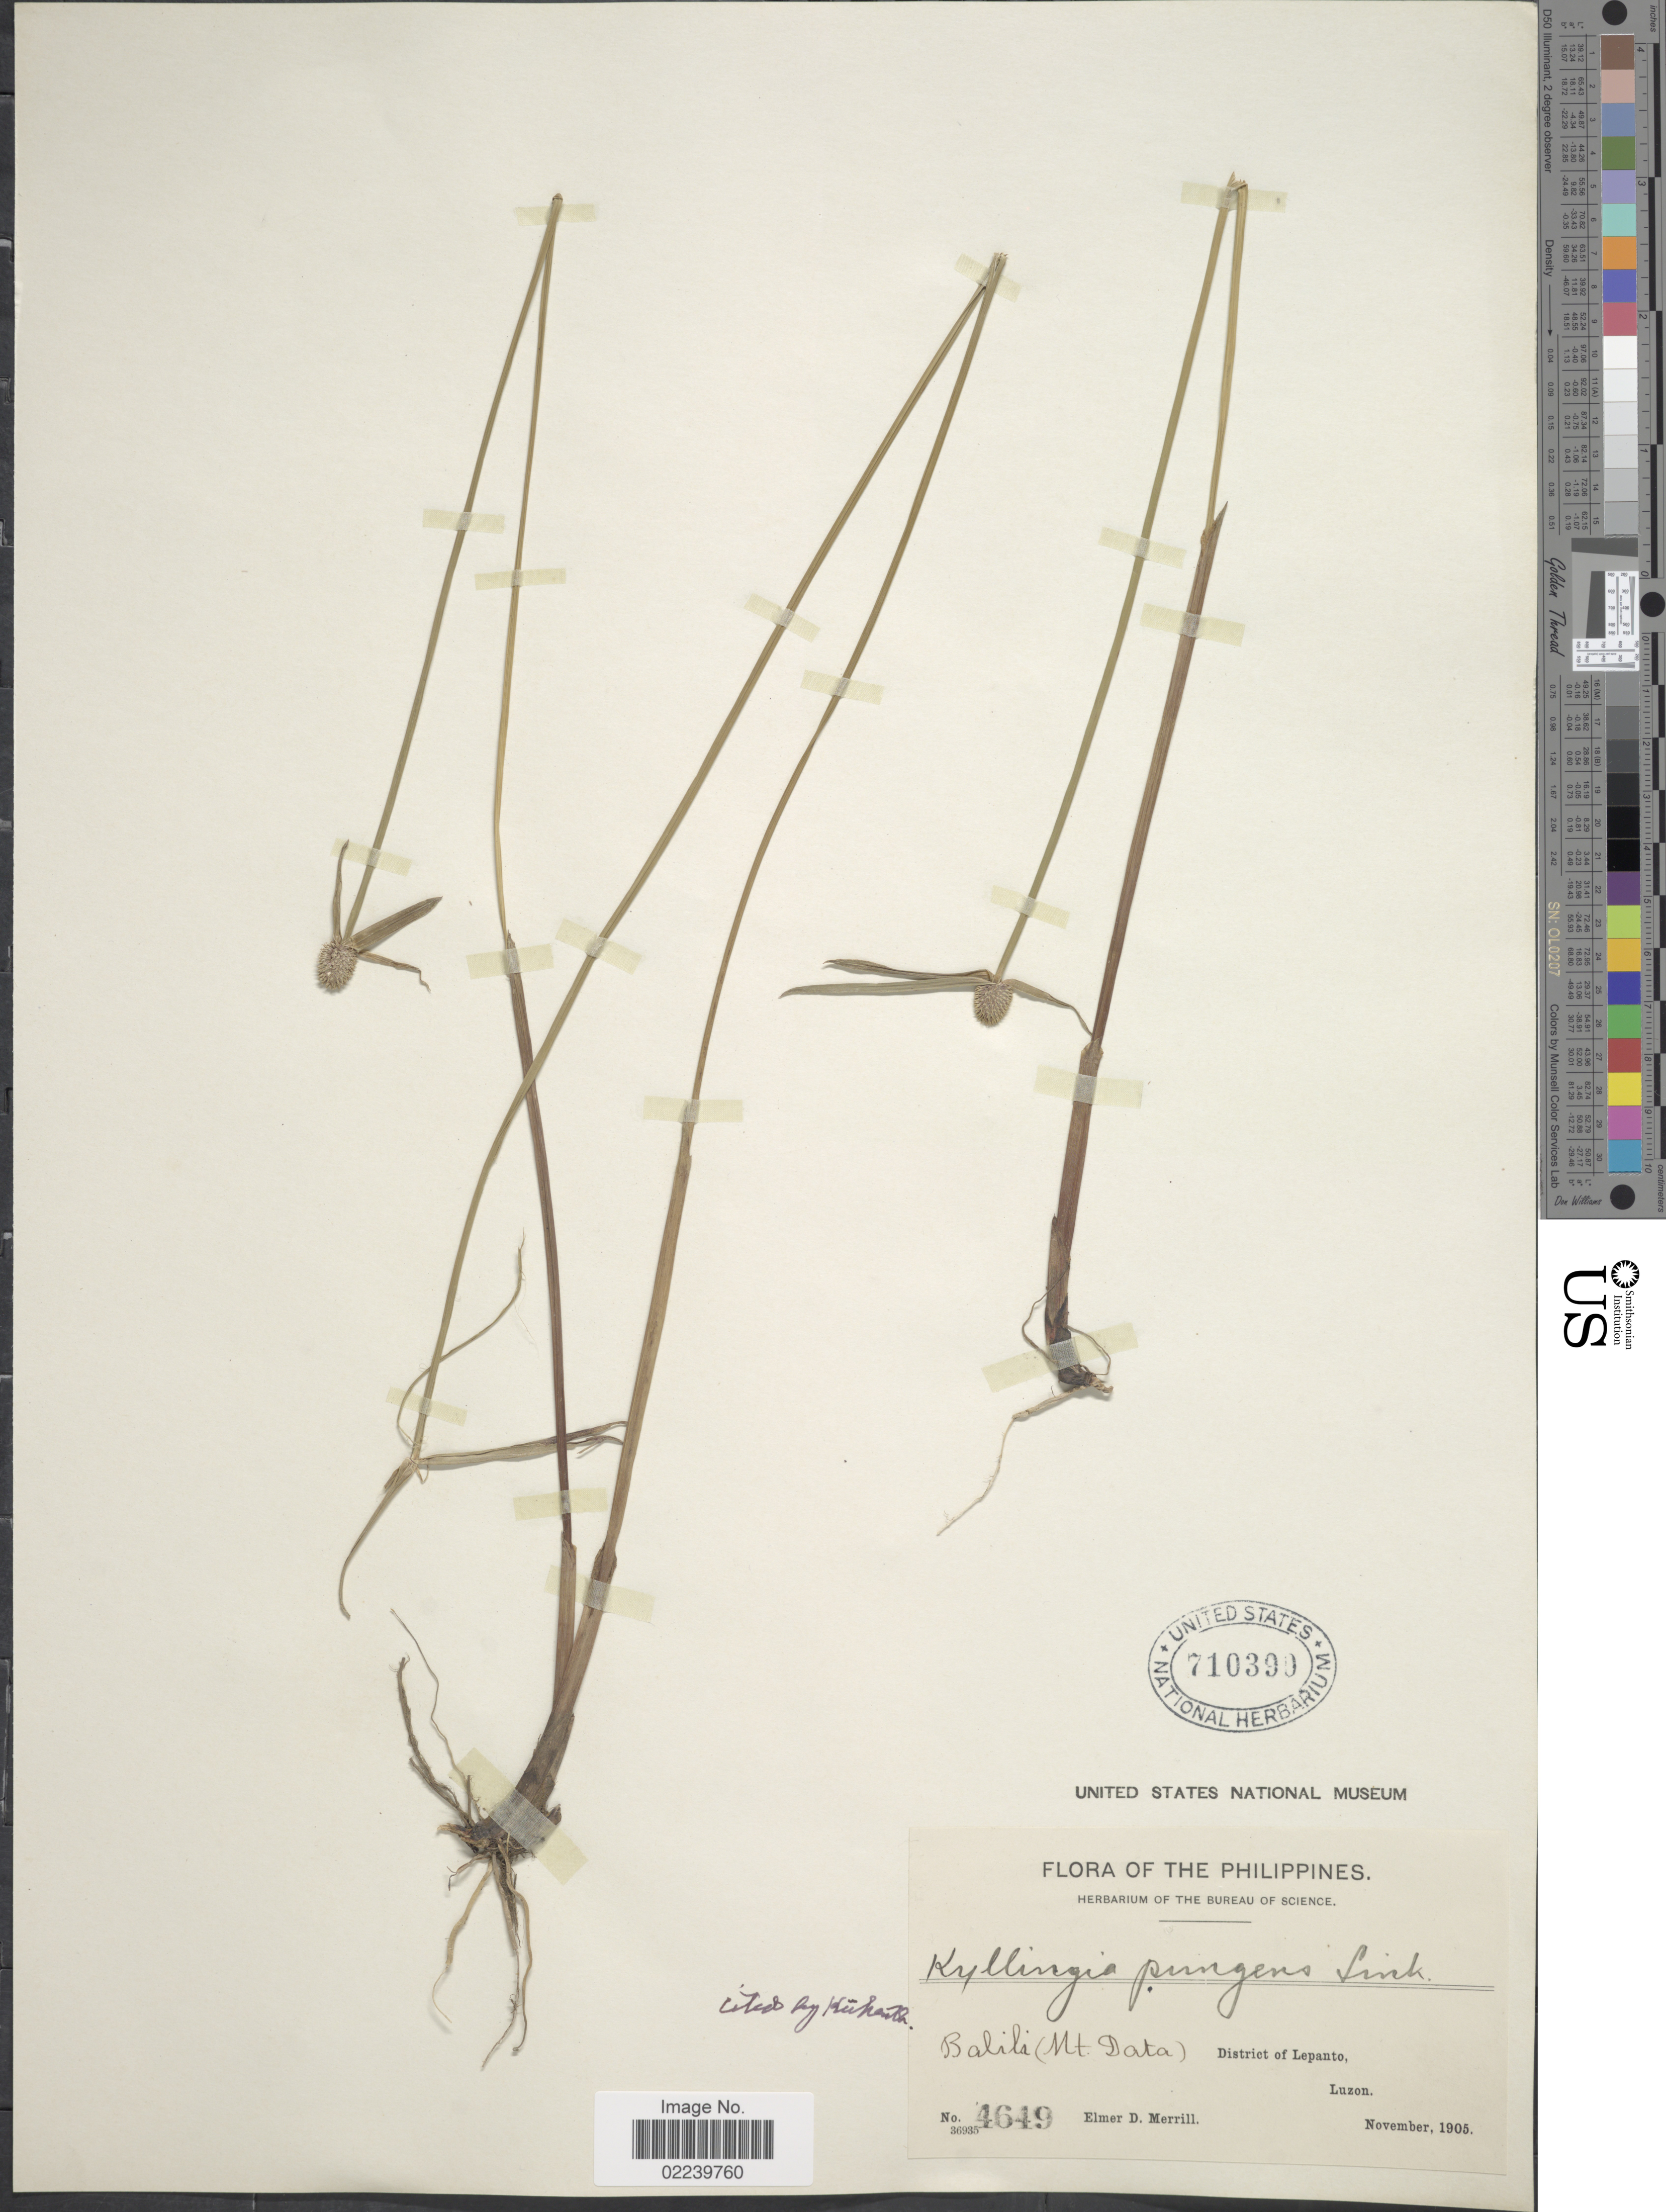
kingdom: Plantae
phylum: Tracheophyta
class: Liliopsida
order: Poales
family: Cyperaceae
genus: Cyperus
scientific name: Cyperus sp.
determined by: Strong, Mark T., (BOT), Smithsonian Institution - National Museum of Natural History (UNITED STATES)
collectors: E. D. Merrill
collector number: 4649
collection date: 1905-11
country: Philippines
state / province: Cordillera (Administrative Region)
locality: Balila(Mt. Data), District of Lepanto, Luzon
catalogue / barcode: US 710390